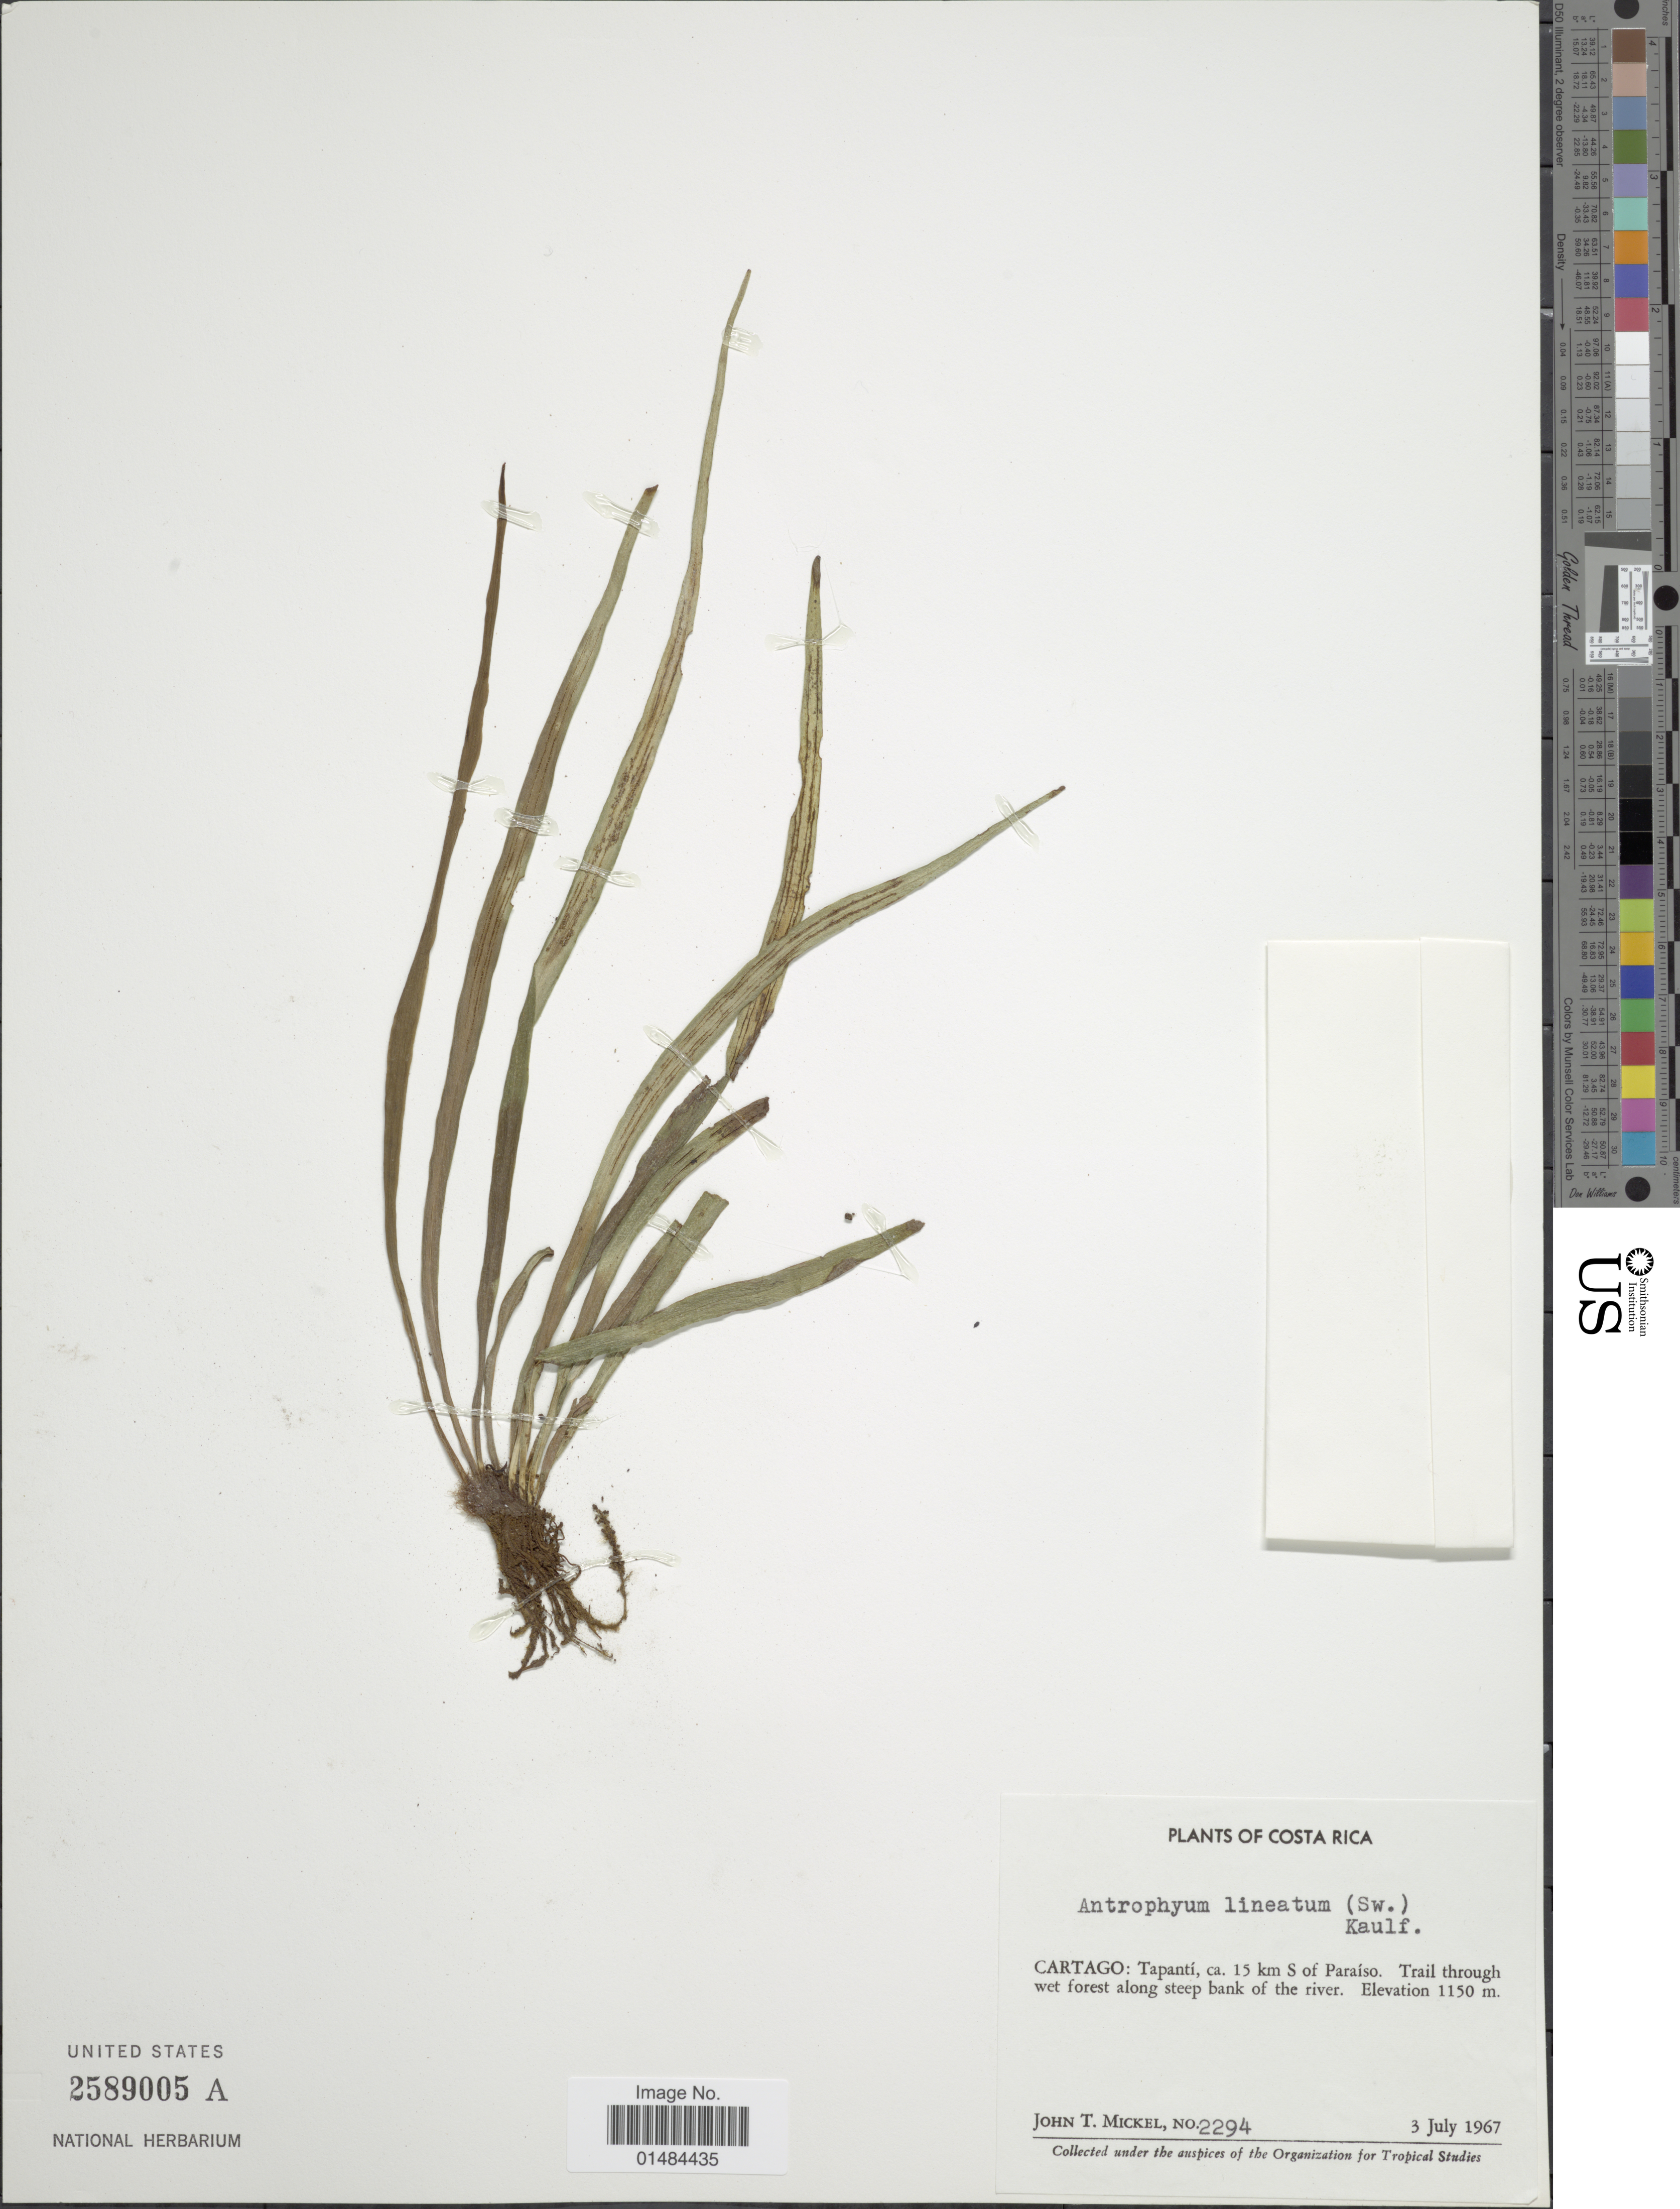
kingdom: Plantae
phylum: Tracheophyta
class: Polypodiopsida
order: Polypodiales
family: Pteridaceae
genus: Polytaenium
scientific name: Polytaenium lineatum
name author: (Sw.) J. Sm.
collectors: J. T. Mickel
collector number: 2294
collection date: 1967-07-03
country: Costa Rica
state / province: Cartago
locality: Costa Rica, Tapantí, ca. 15 km S of Paraíso.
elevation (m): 1150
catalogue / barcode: US 2589005A